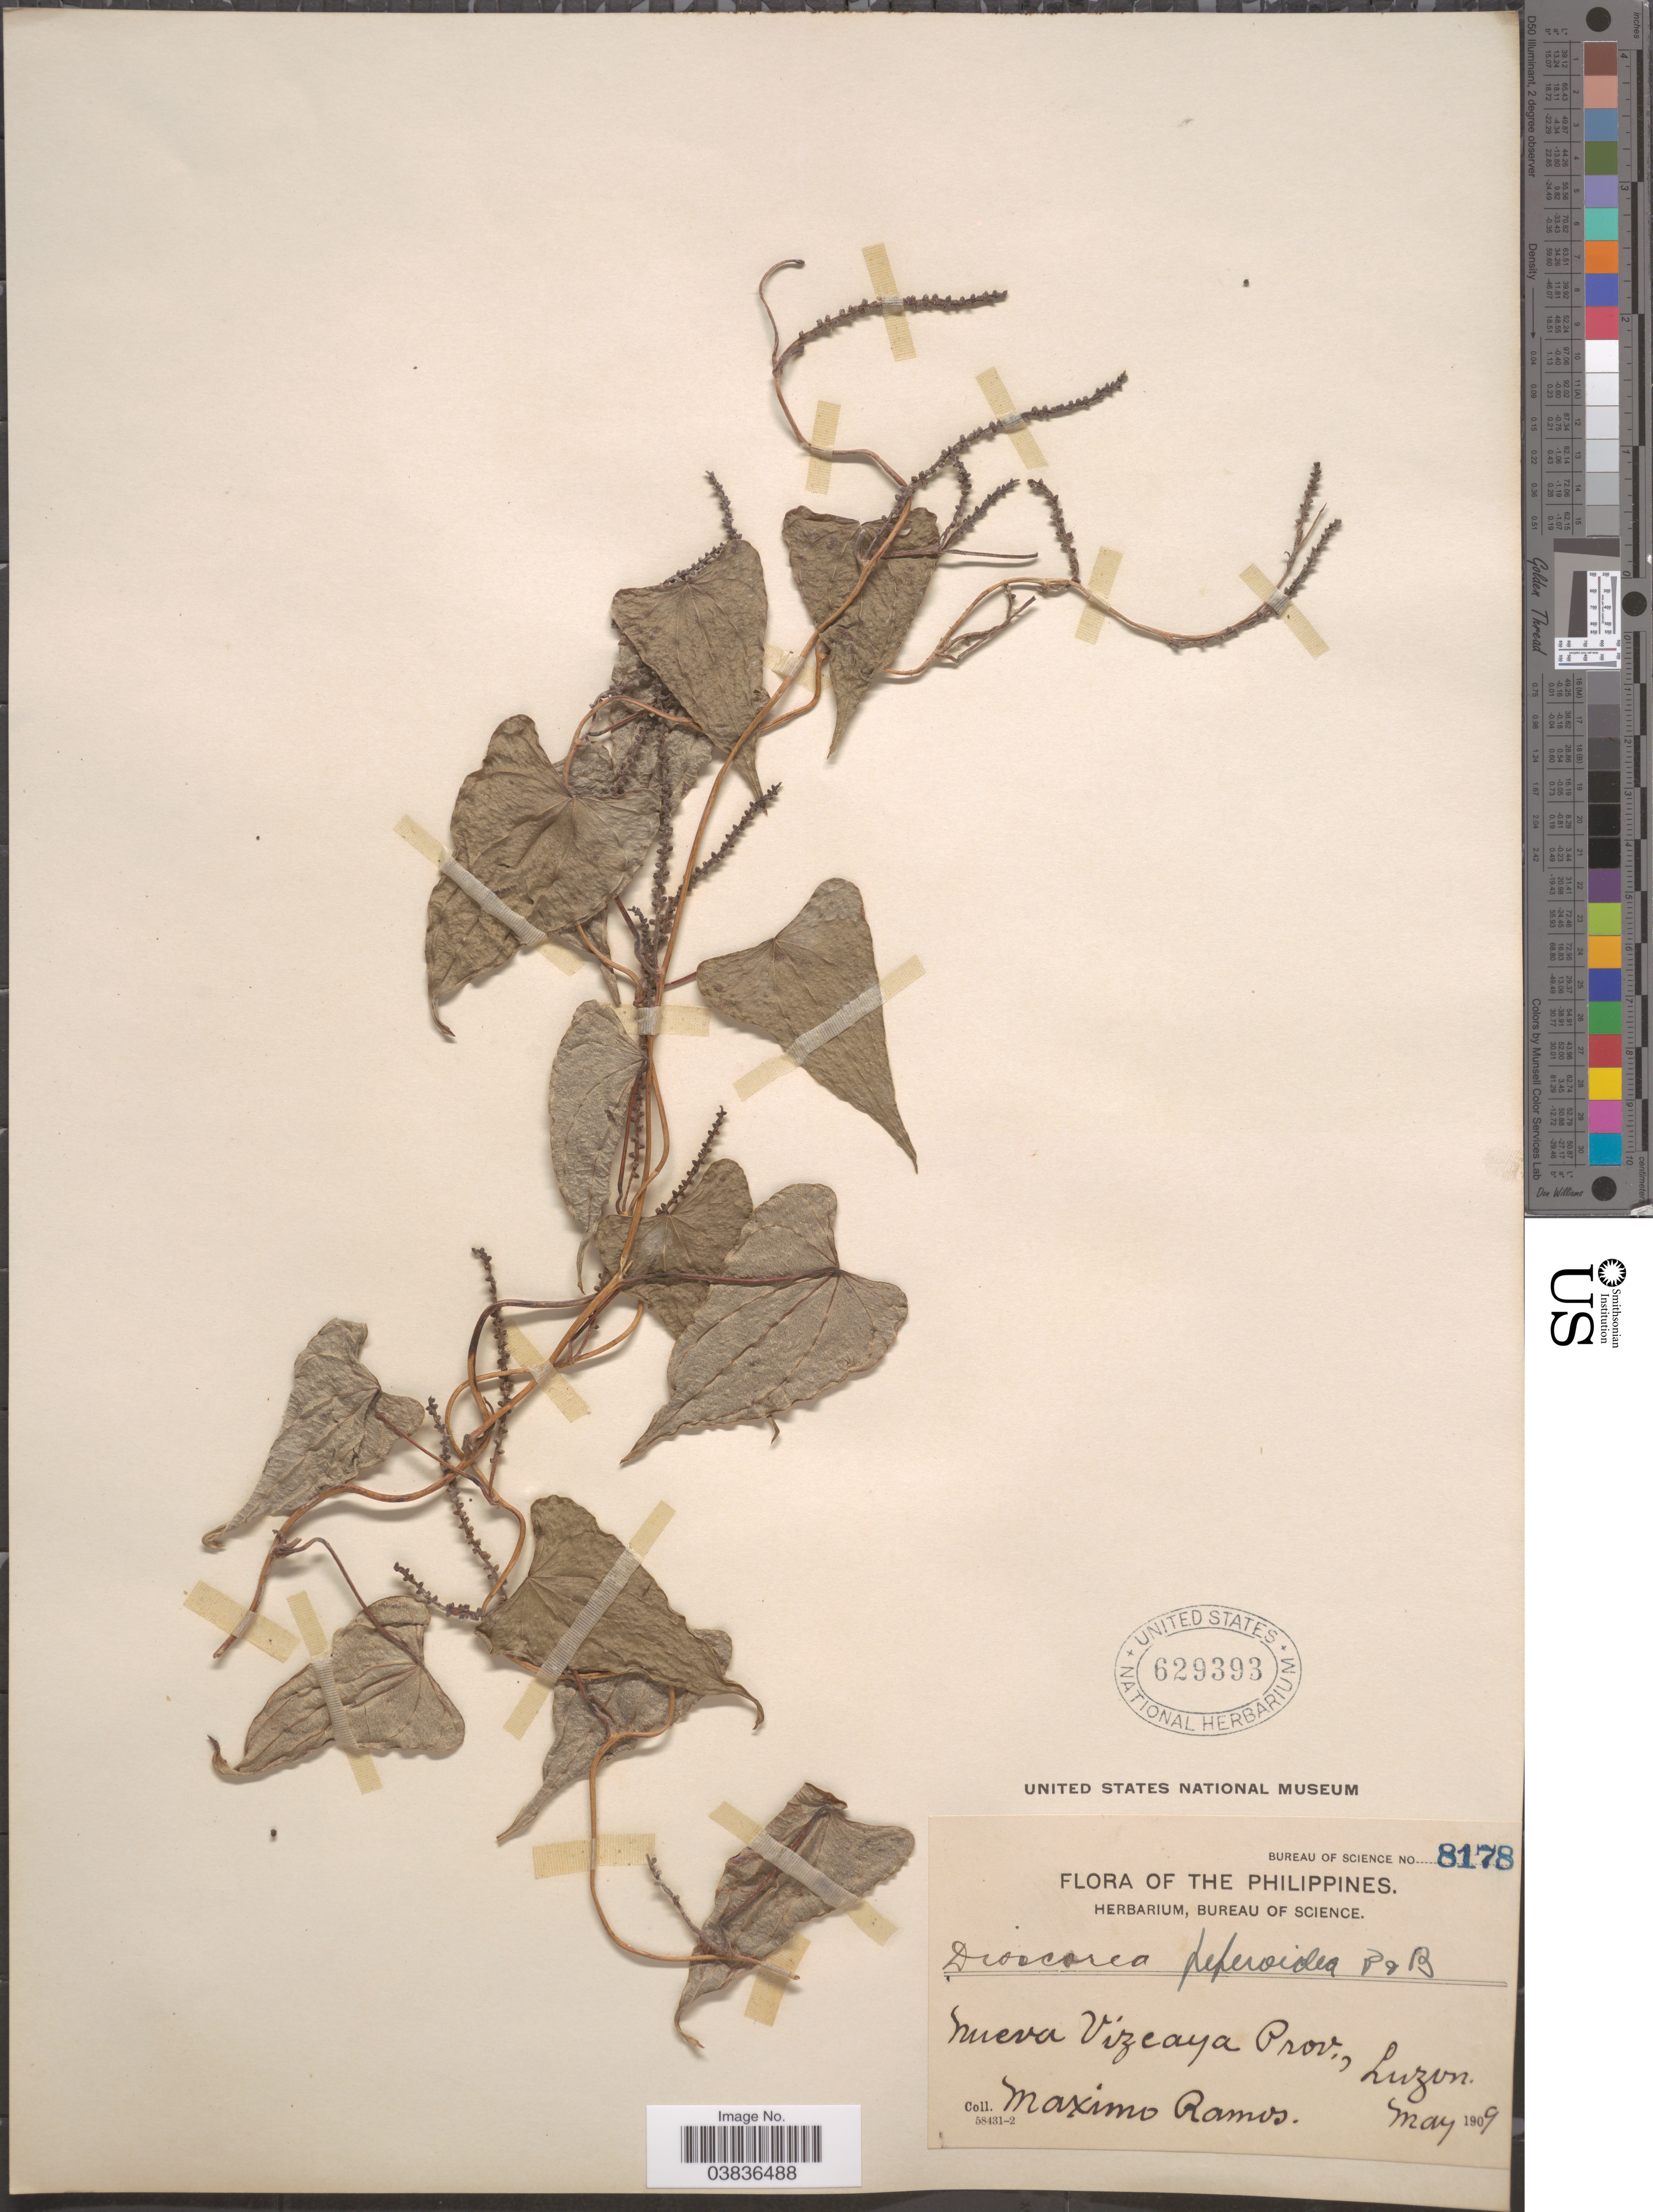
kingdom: Plantae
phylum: Tracheophyta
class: Liliopsida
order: Dioscoreales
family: Dioscoreaceae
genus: Dioscorea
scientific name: Dioscorea peperoides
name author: Prain & Burkill in Elmer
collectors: M. Ramos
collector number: Bureau of Science 8178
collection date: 1909-05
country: Philippines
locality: Nueva Vizcaya Prov., Luzon.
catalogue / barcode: US 629393